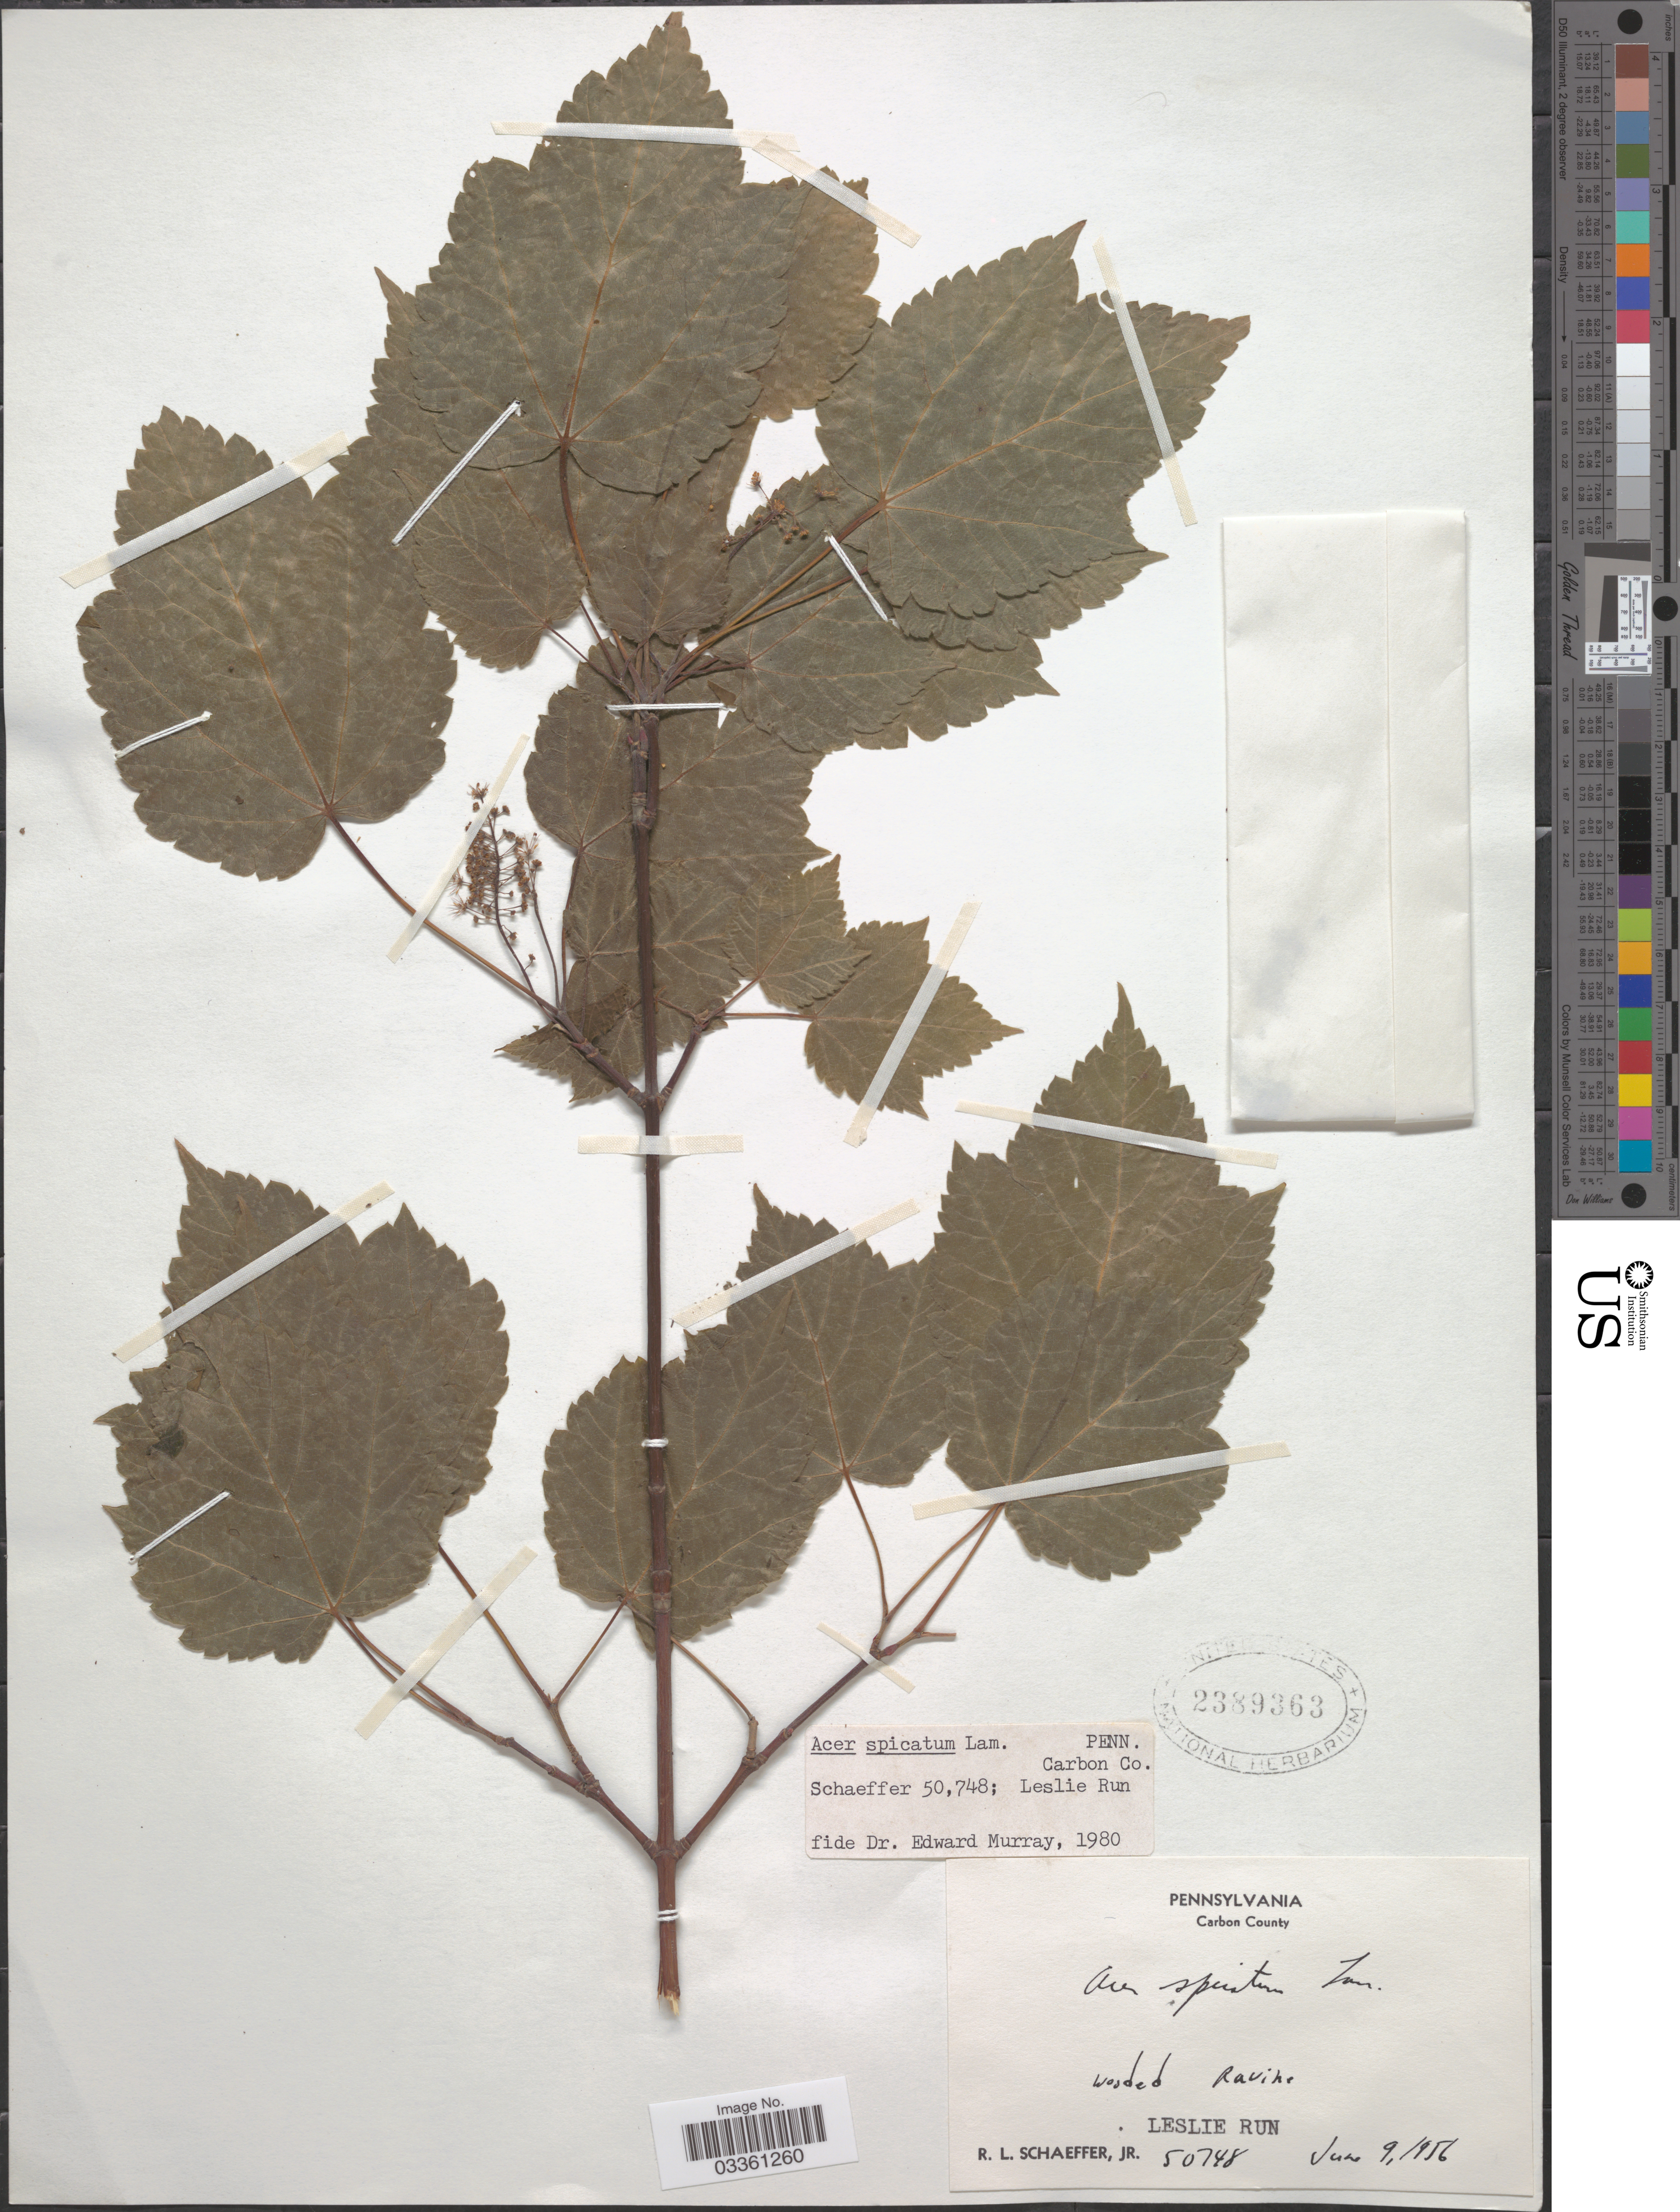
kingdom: Plantae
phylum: Tracheophyta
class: Magnoliopsida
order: Sapindales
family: Sapindaceae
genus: Acer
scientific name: Acer spicatum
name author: Lam.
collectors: R. L. Schaeffer Jr.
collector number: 50748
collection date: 1956-06-09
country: United States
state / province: Pennsylvania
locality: Carbon County. Leslie Run.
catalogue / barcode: US 2389363